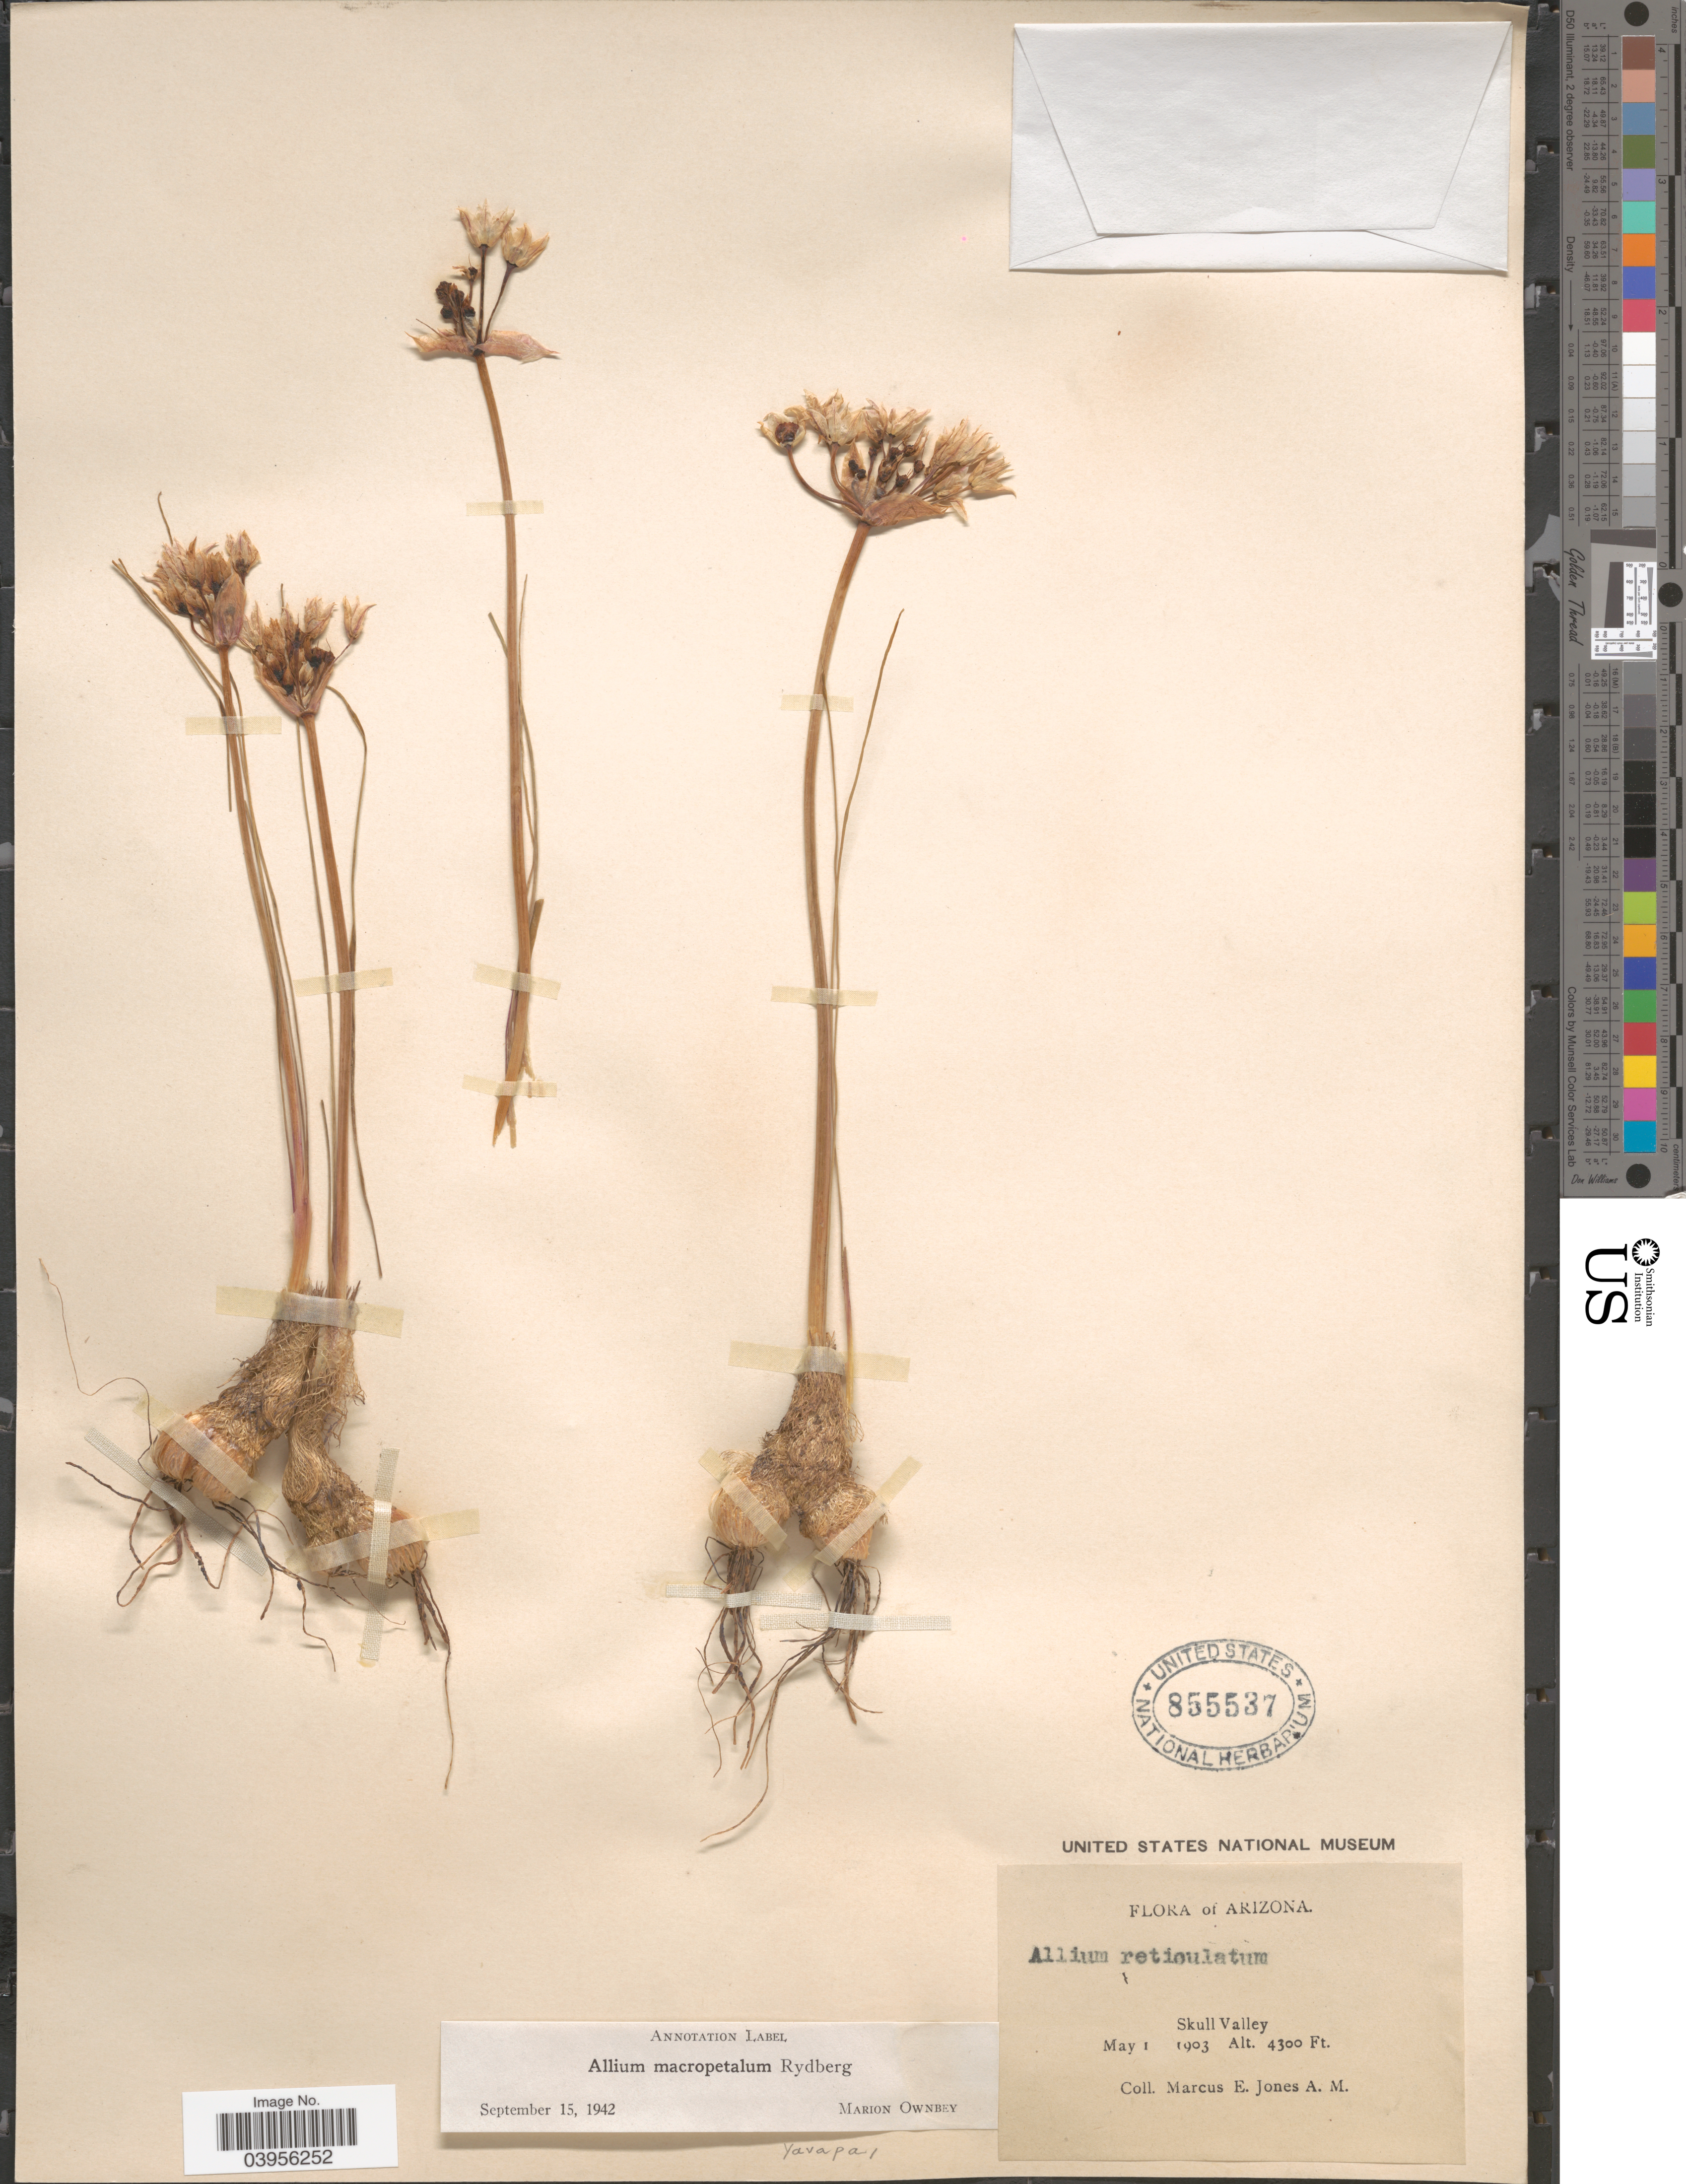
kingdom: Plantae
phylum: Tracheophyta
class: Liliopsida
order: Asparagales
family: Amaryllidaceae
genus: Allium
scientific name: Allium macropetalum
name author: Rydb.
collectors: M. E. Jones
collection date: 1903-05-01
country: United States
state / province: Arizona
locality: Skull Valley. Yavapai.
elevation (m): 1311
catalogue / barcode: US 855537